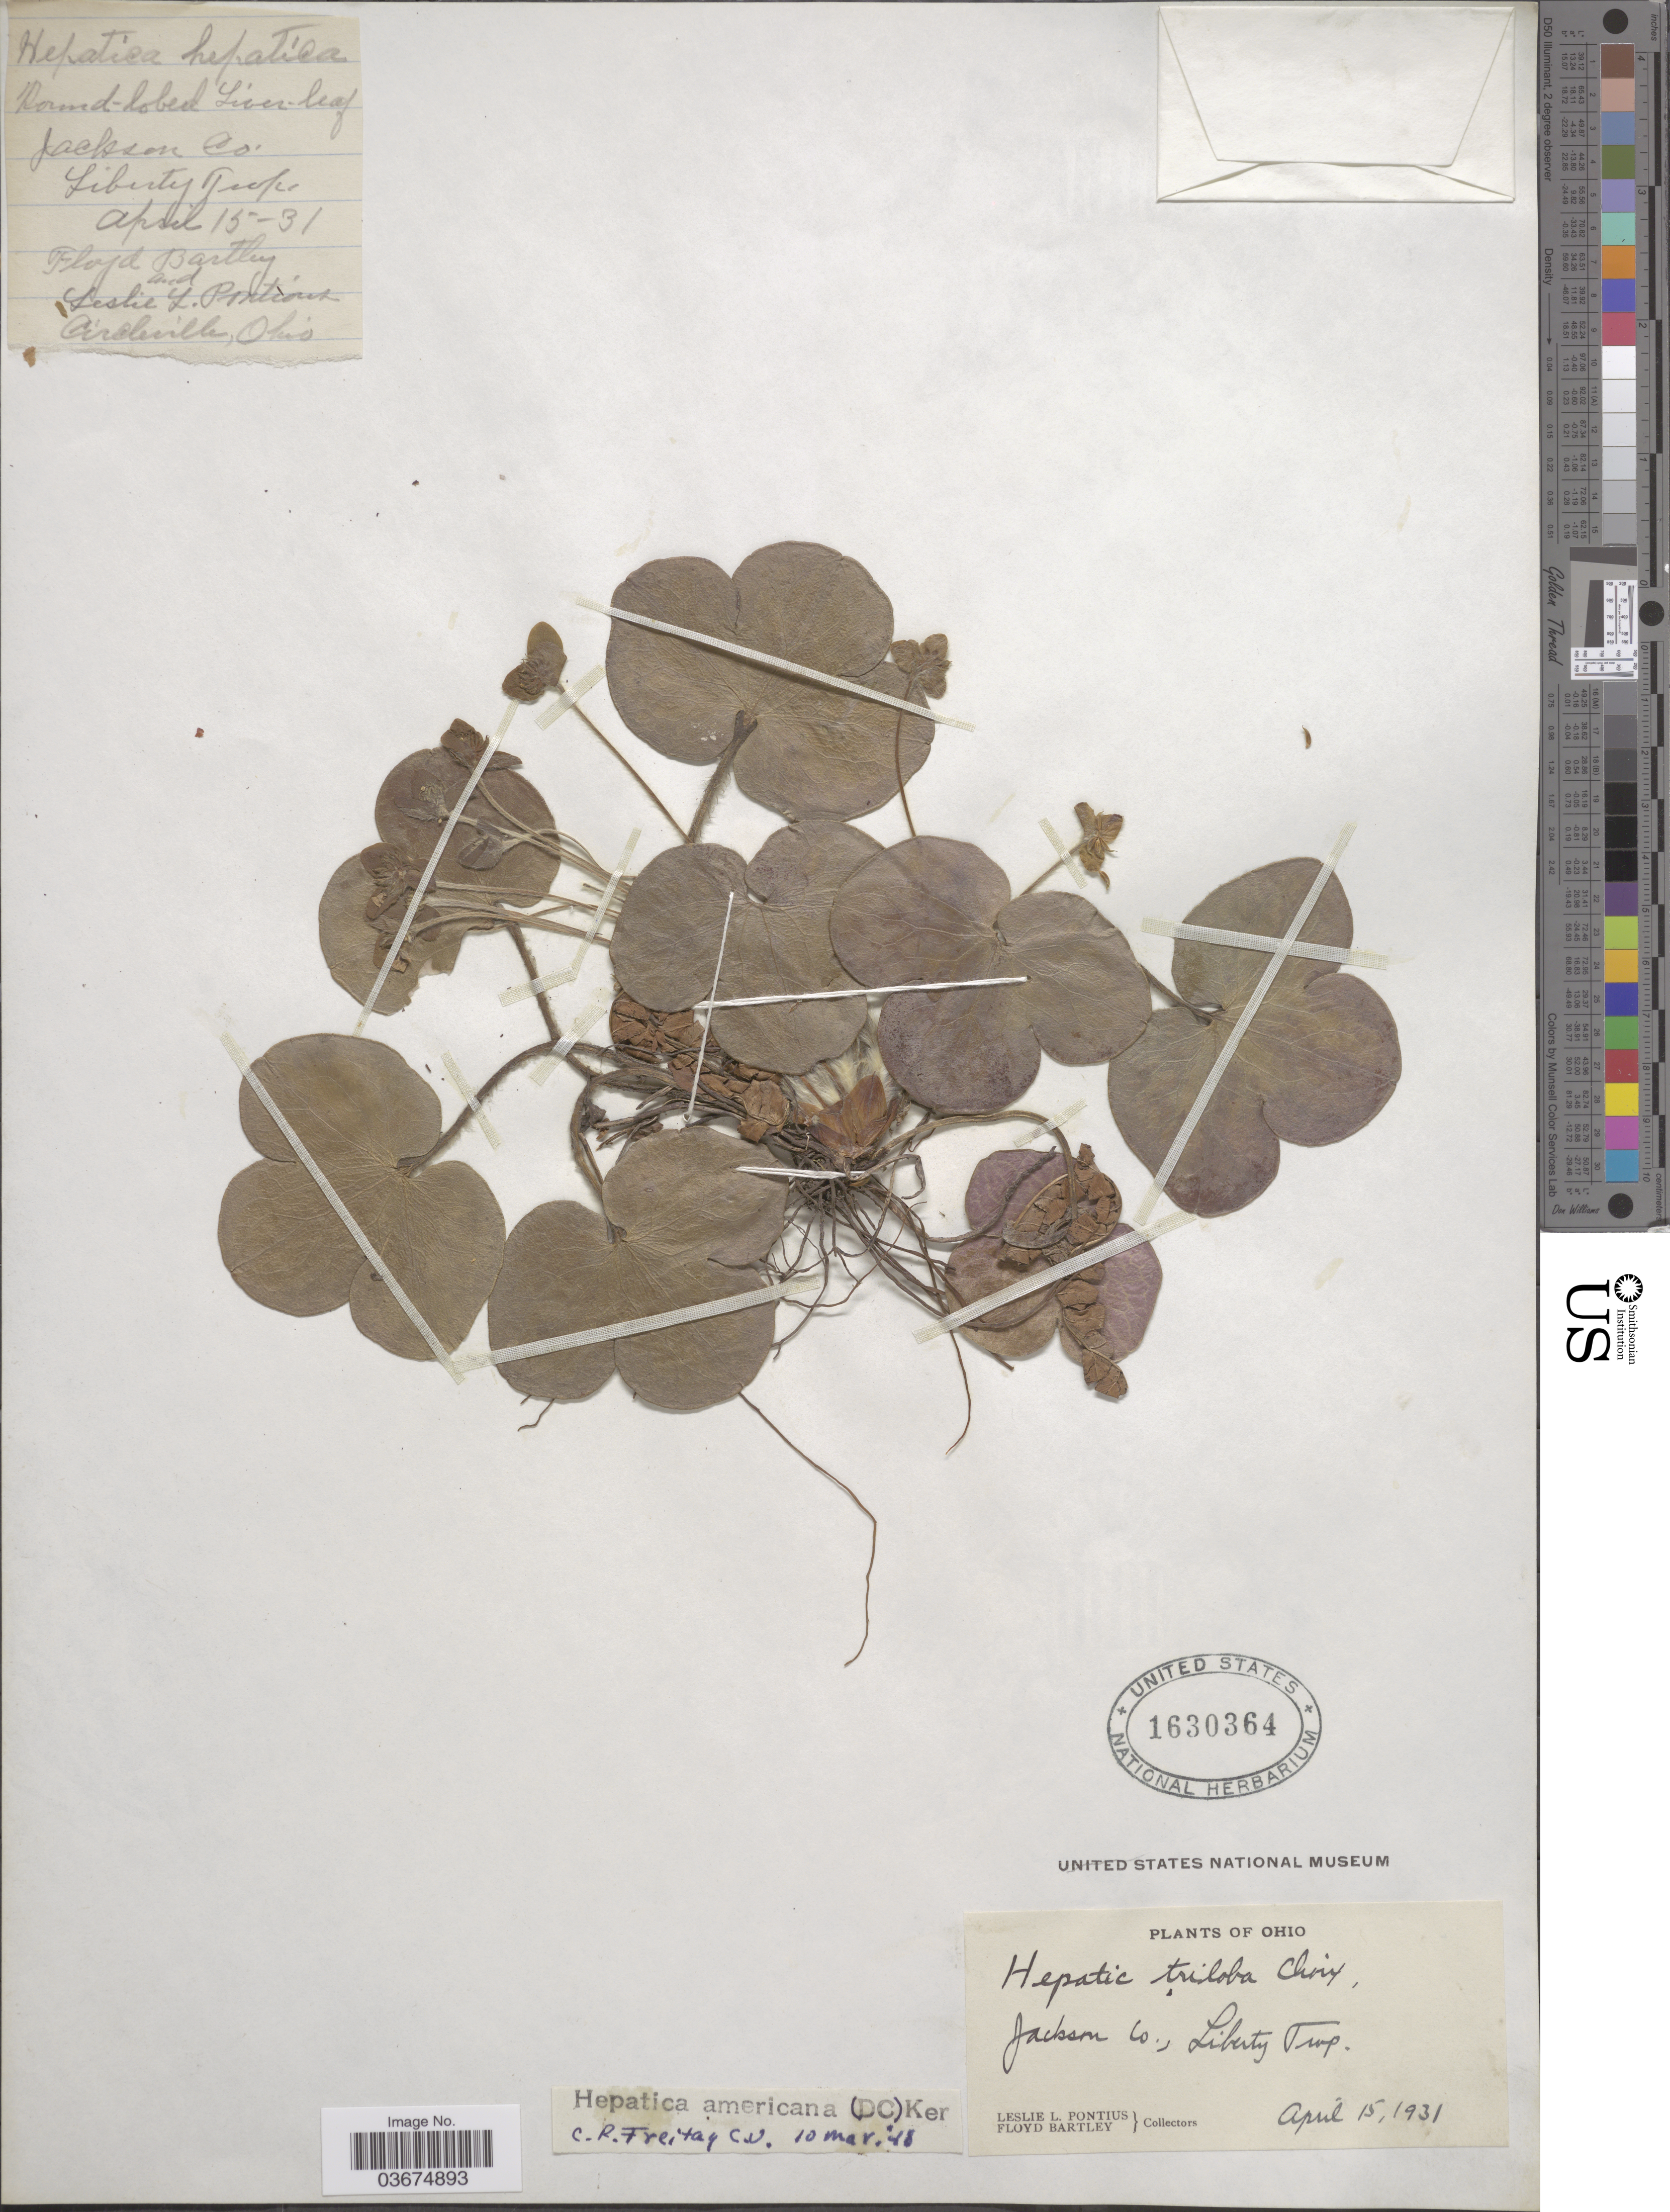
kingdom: Plantae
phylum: Tracheophyta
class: Magnoliopsida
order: Ranunculales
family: Ranunculaceae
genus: Hepatica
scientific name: Hepatica americana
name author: (DC.) Ker Gawl.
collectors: L. Pontius & F. Bartley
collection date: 1931-04-15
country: United States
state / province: Ohio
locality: Jackson Co., Liberty Twp. Circleville.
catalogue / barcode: US 1630364